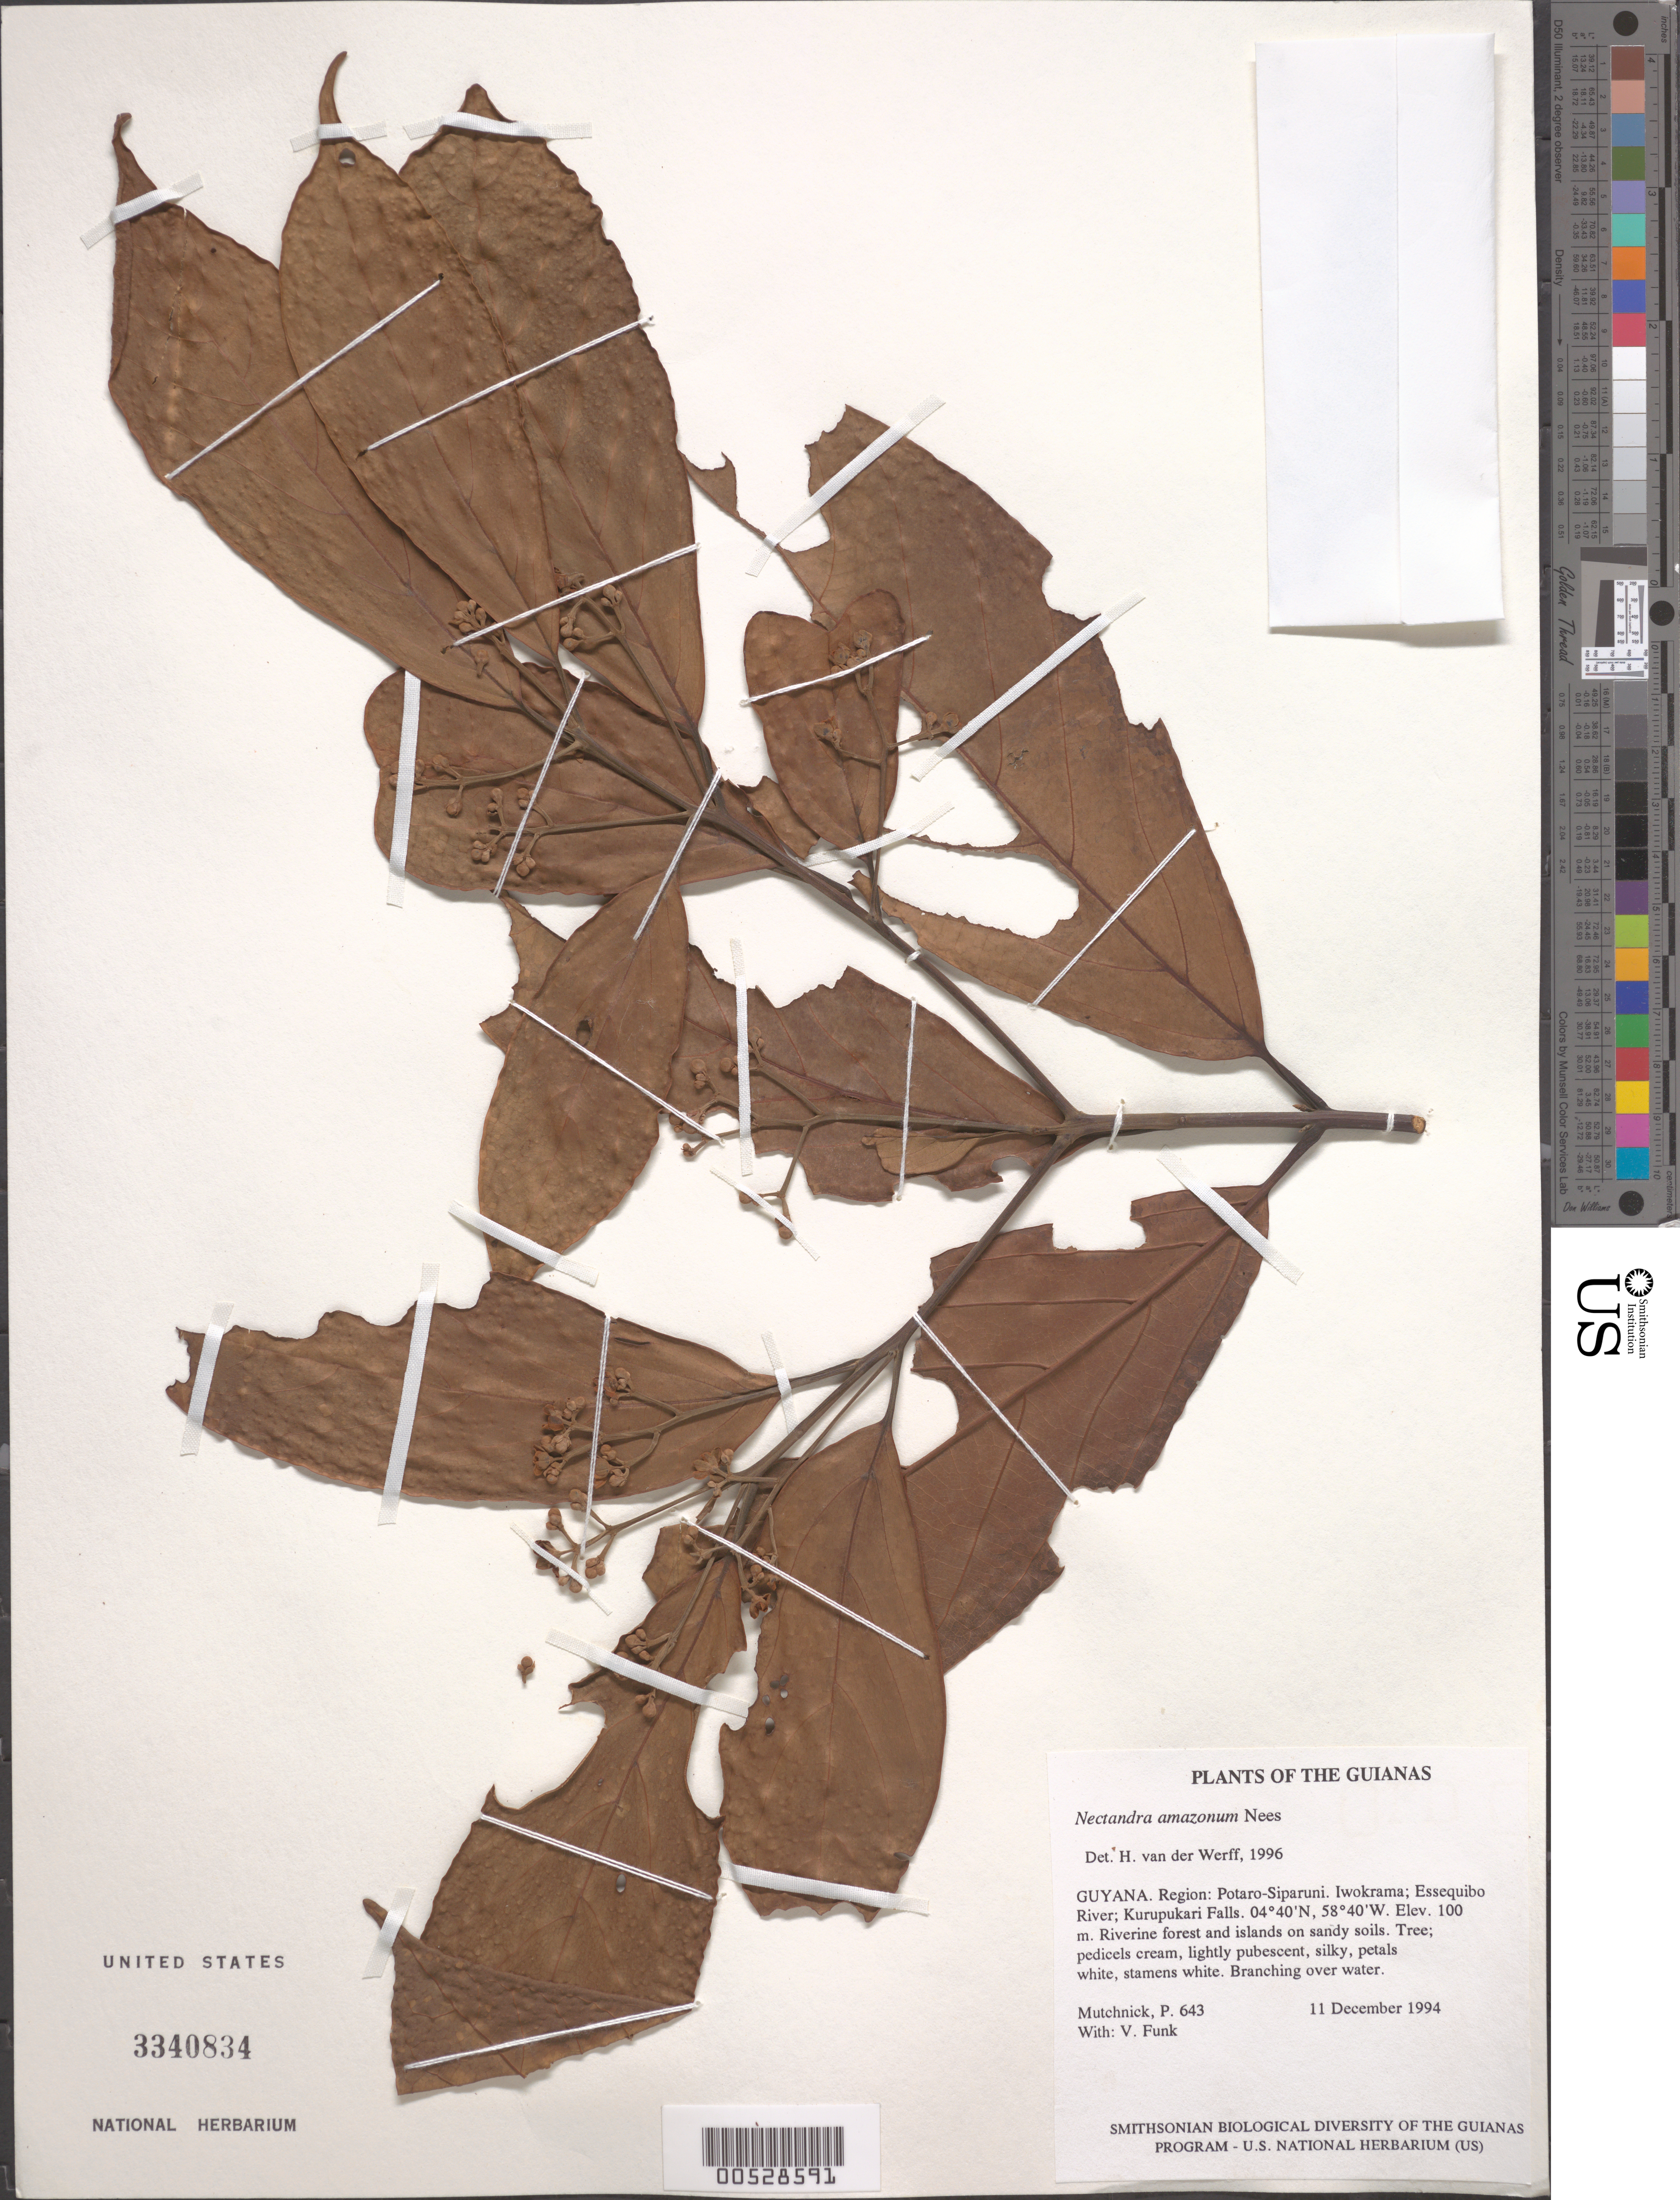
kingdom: Plantae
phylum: Tracheophyta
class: Magnoliopsida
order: Laurales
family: Lauraceae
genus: Nectandra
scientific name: Nectandra amazonum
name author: Nees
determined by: van der Werff, H., (MO), Missouri Botanical Garden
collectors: P. Mutchnick & V. Funk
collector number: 643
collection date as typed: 11 December 1994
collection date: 1994-12-11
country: Guyana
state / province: Potaro-Siparuni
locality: Iwokrama; Essequibo River; Kurupukari Falls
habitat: Riverine forest and islands on sandy soils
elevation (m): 100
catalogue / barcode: US 3340834